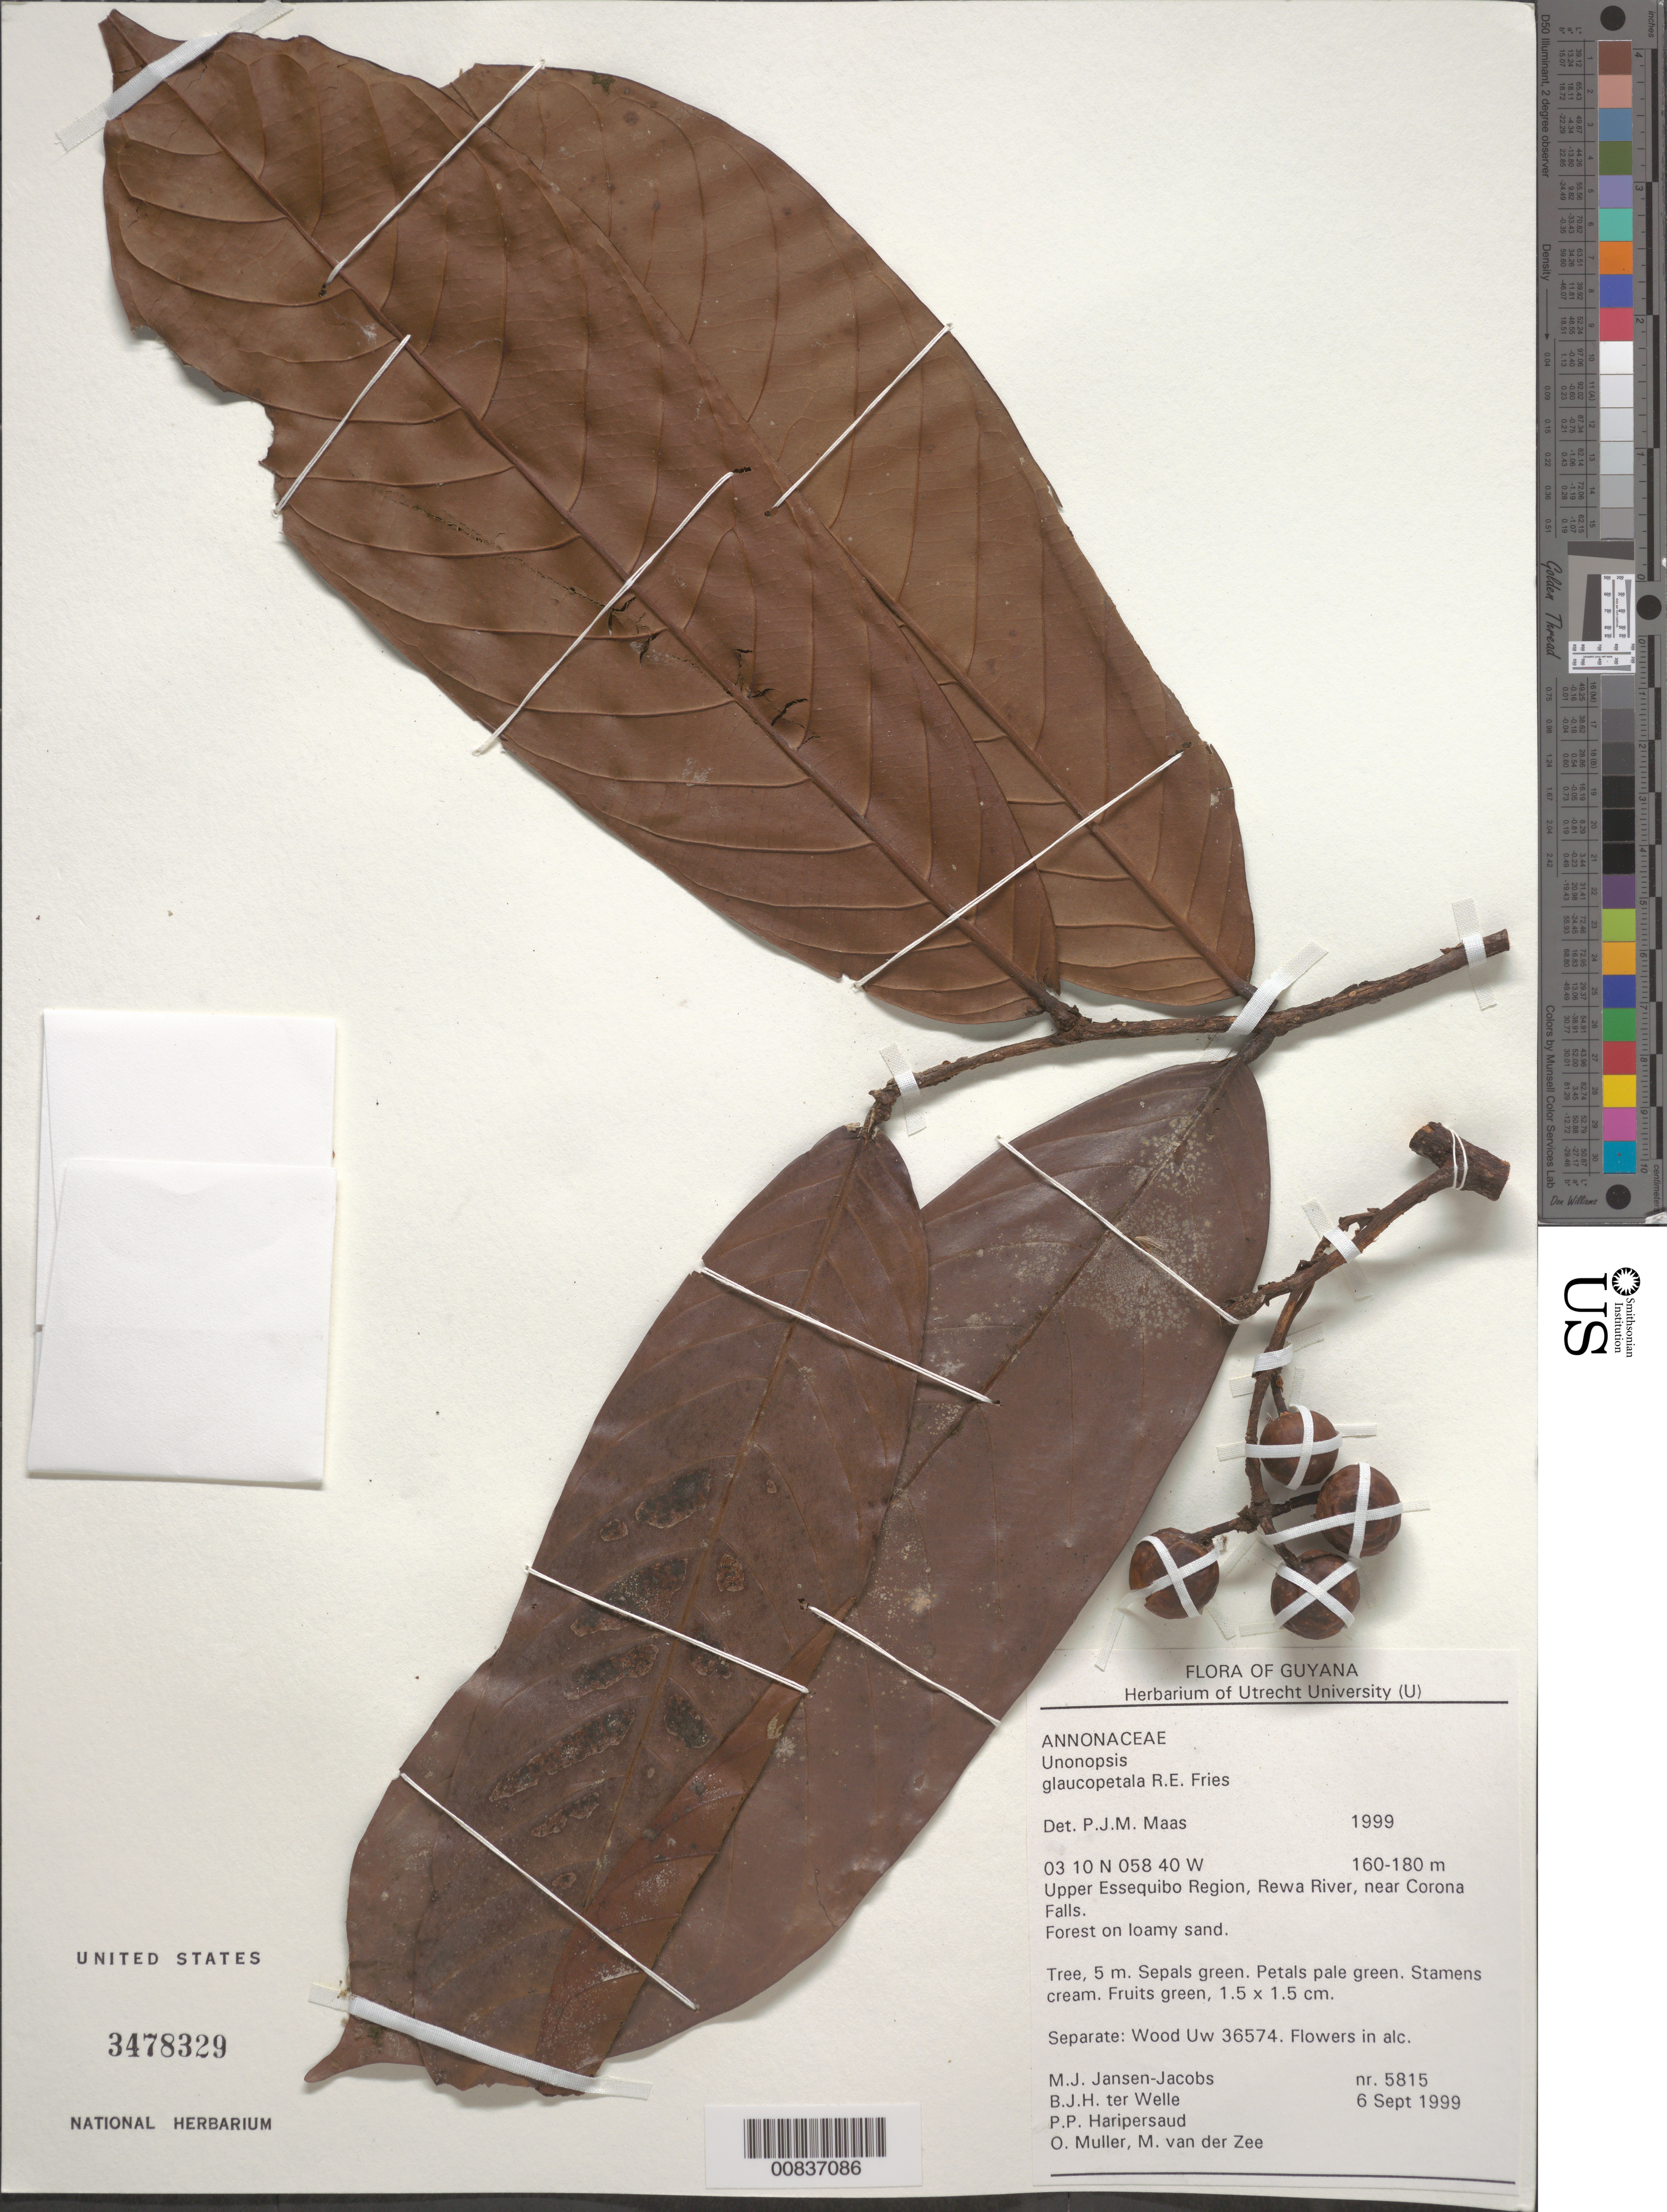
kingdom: Plantae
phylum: Tracheophyta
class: Magnoliopsida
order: Magnoliales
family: Annonaceae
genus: Unonopsis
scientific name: Unonopsis glaucopetala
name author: R.E. Fr.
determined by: Maas, Paul J. M.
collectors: M. J. Jansen-Jacobs, B. Welle, P. Haripersaud, O. Muller & M. van der Zee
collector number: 5815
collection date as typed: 6-Sep-99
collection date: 1999-09-06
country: Guyana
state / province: U. Takutu-U. Essequibo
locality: Rewa River, near Corona Falls, Upper Essequibo Region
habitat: Forest on loamy sand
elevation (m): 160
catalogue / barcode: US 3478329